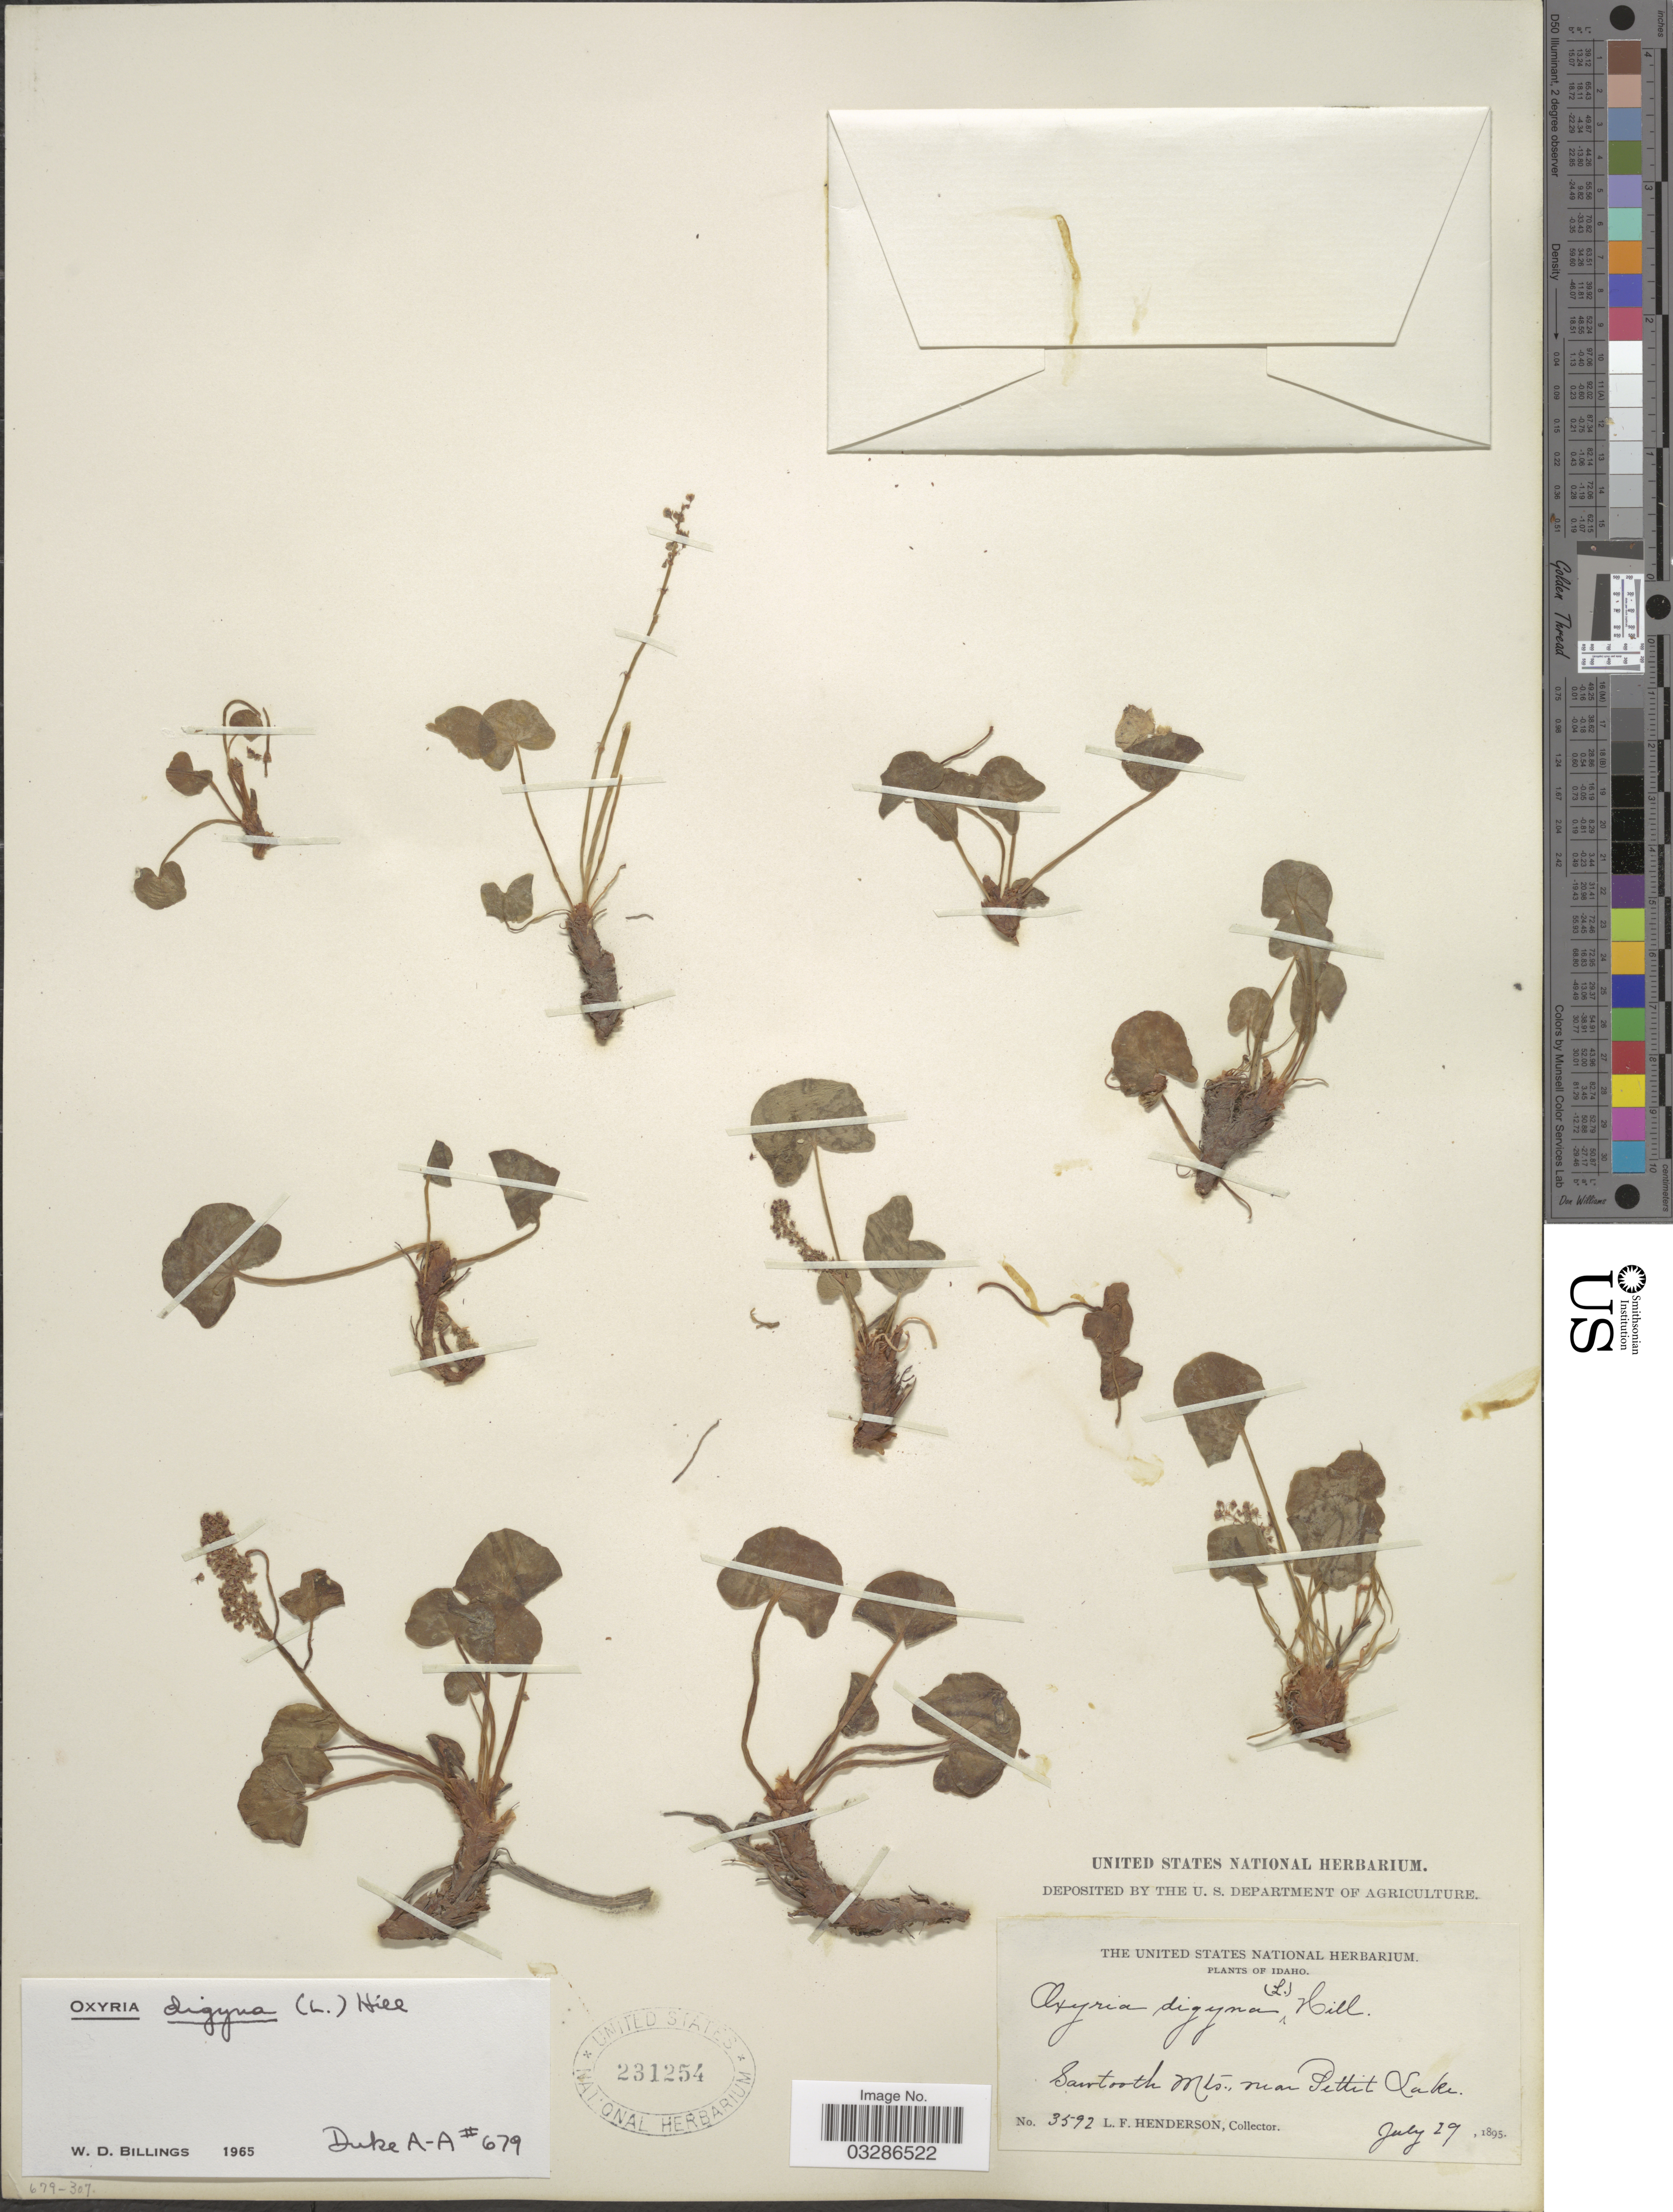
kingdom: Plantae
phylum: Tracheophyta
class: Magnoliopsida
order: Caryophyllales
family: Polygonaceae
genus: Oxyria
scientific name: Oxyria digyna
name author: (L.) Hill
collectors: L. Henderson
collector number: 3592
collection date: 1895-07-29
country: United States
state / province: Idaho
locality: Sawtooth Mts., near Pettit Lake.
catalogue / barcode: US 231254